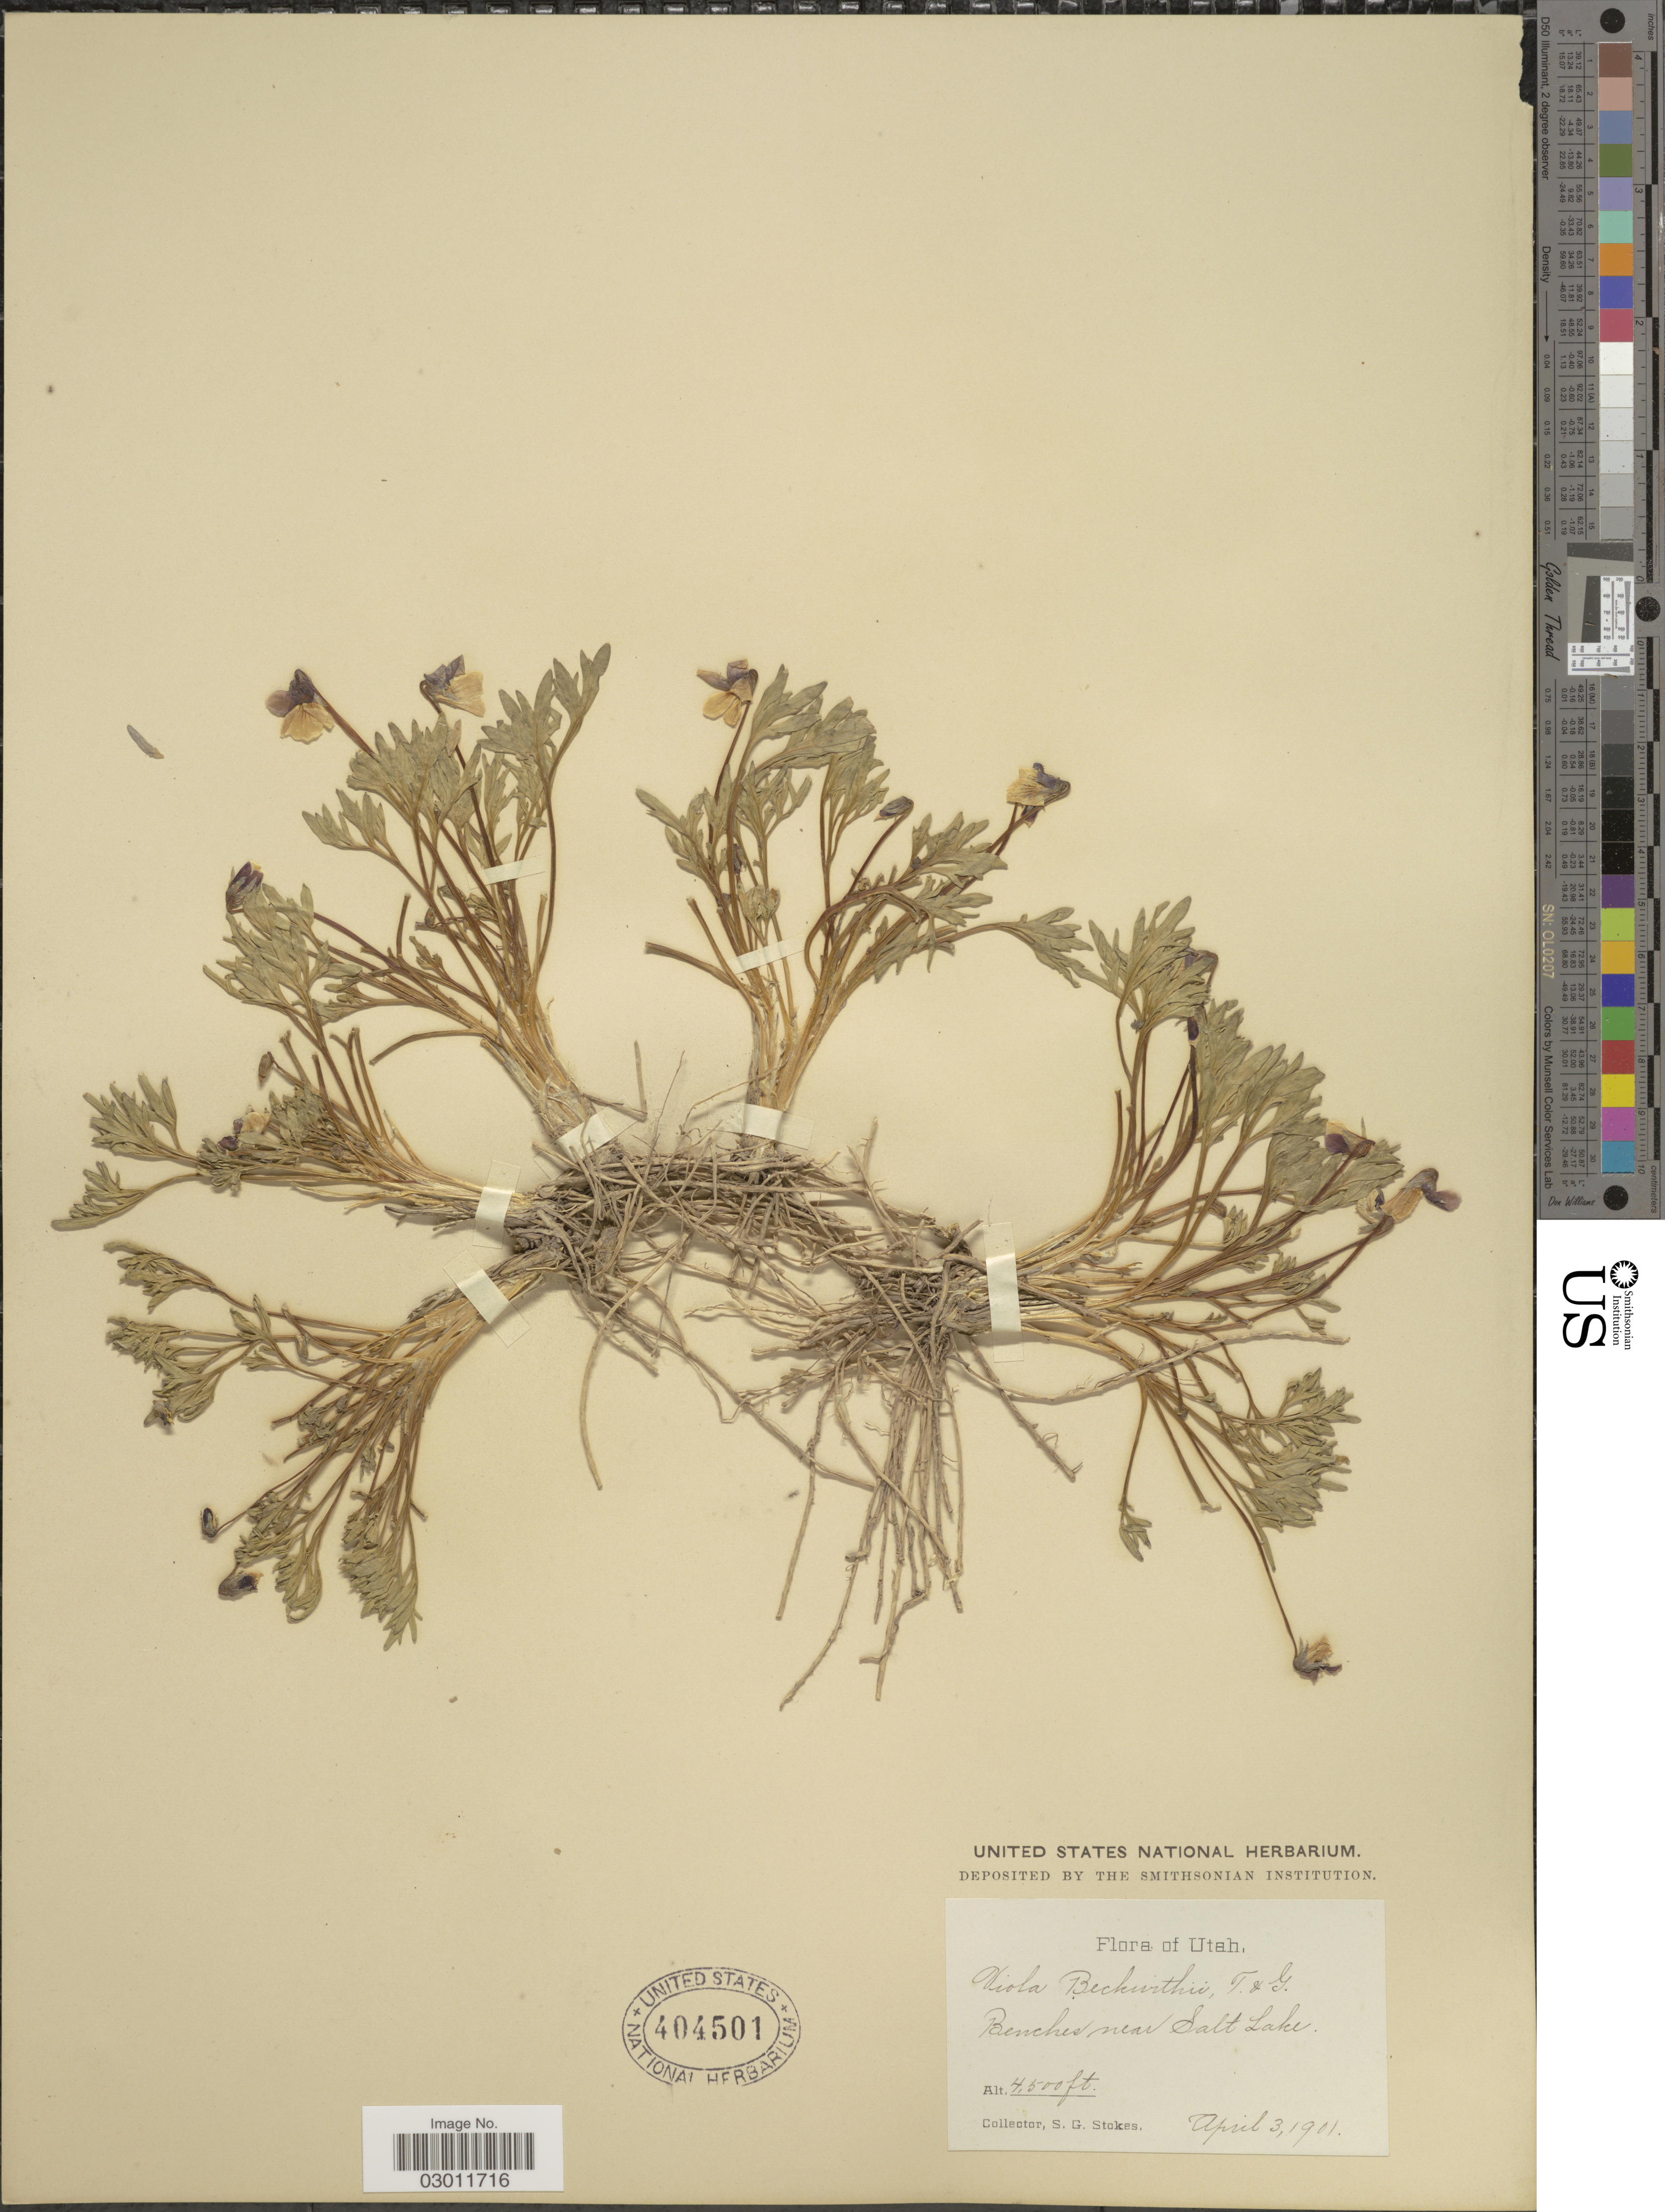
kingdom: Plantae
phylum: Tracheophyta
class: Magnoliopsida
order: Malpighiales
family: Violaceae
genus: Viola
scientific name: Viola beckwithii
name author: Torr.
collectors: S. G. Stokes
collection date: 1901-04-03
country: United States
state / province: Utah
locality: Benches near Salt Lake.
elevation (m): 1372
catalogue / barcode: US 404501